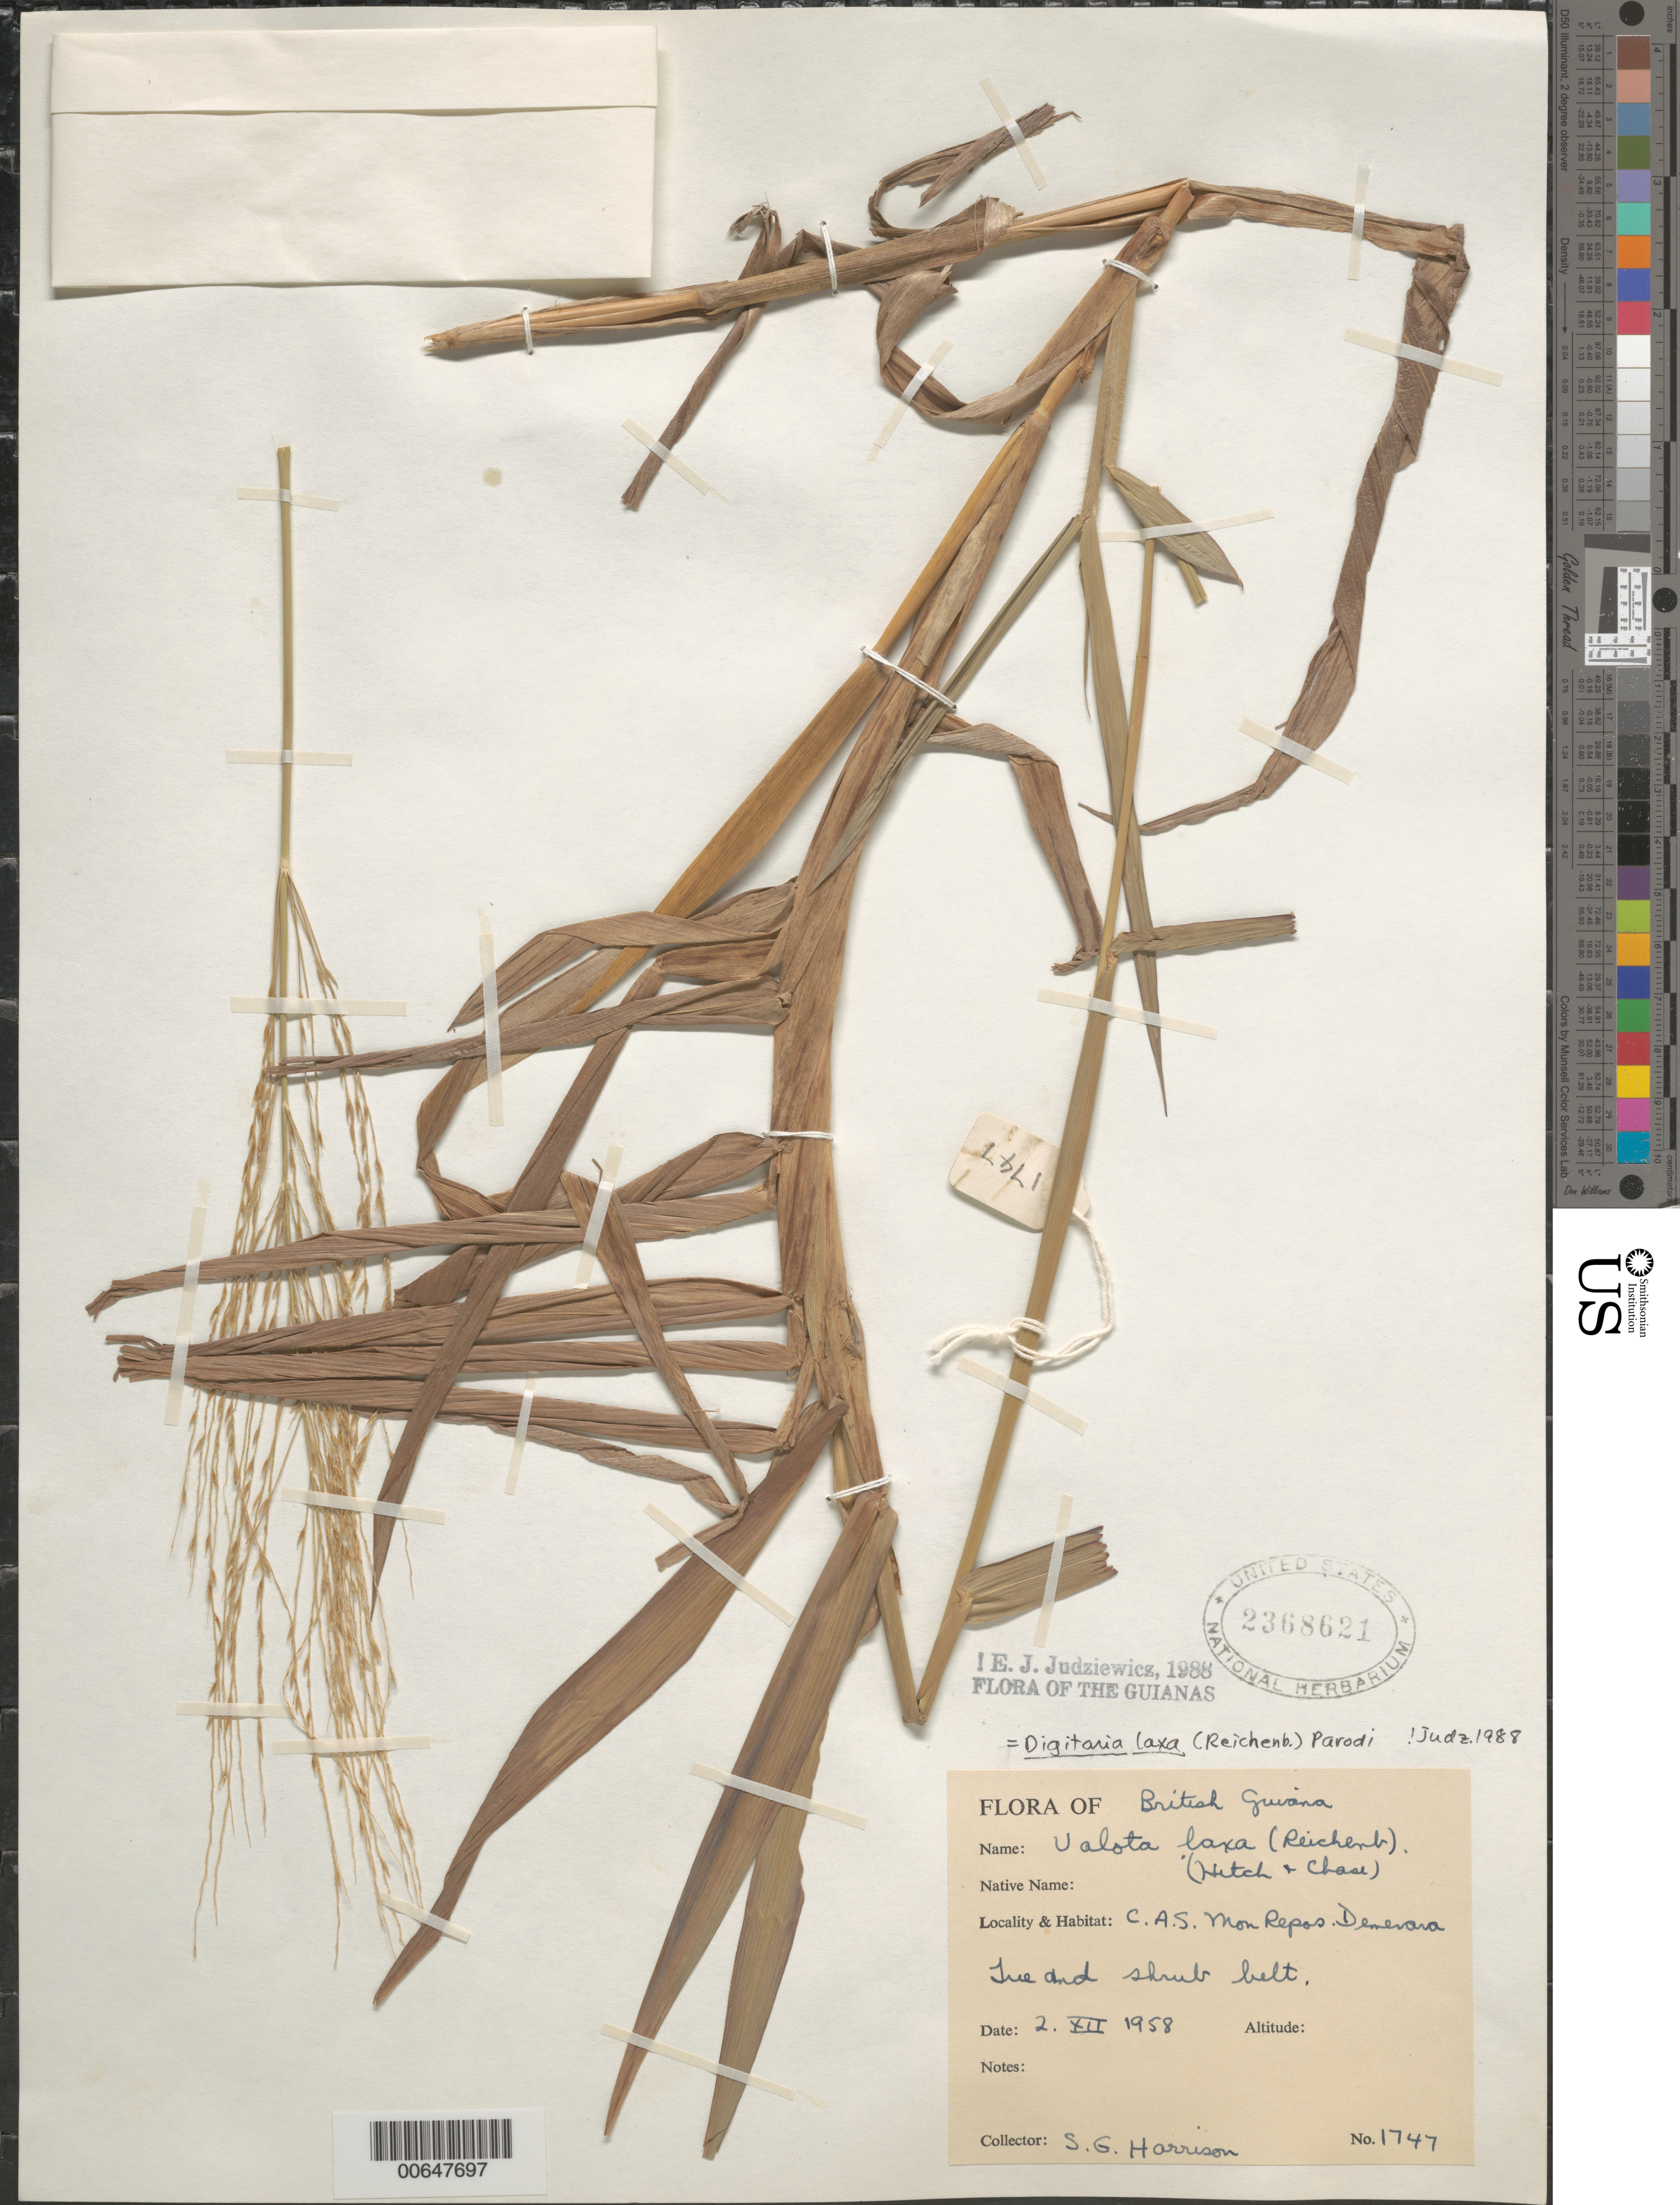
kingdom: Plantae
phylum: Tracheophyta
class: Liliopsida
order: Poales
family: Poaceae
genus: Digitaria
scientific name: Digitaria laxa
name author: (Rchb. ex A. Spreng.) Parodi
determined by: Judziewicz, E. J.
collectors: S. G. Harrison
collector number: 1747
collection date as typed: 2-Jul-58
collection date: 1958-07-02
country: Guyana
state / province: Demerara-Mahaica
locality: C.A.S., Mon Repos, East Coast Demerara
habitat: Tree and shrub belt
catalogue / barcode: US 2368621